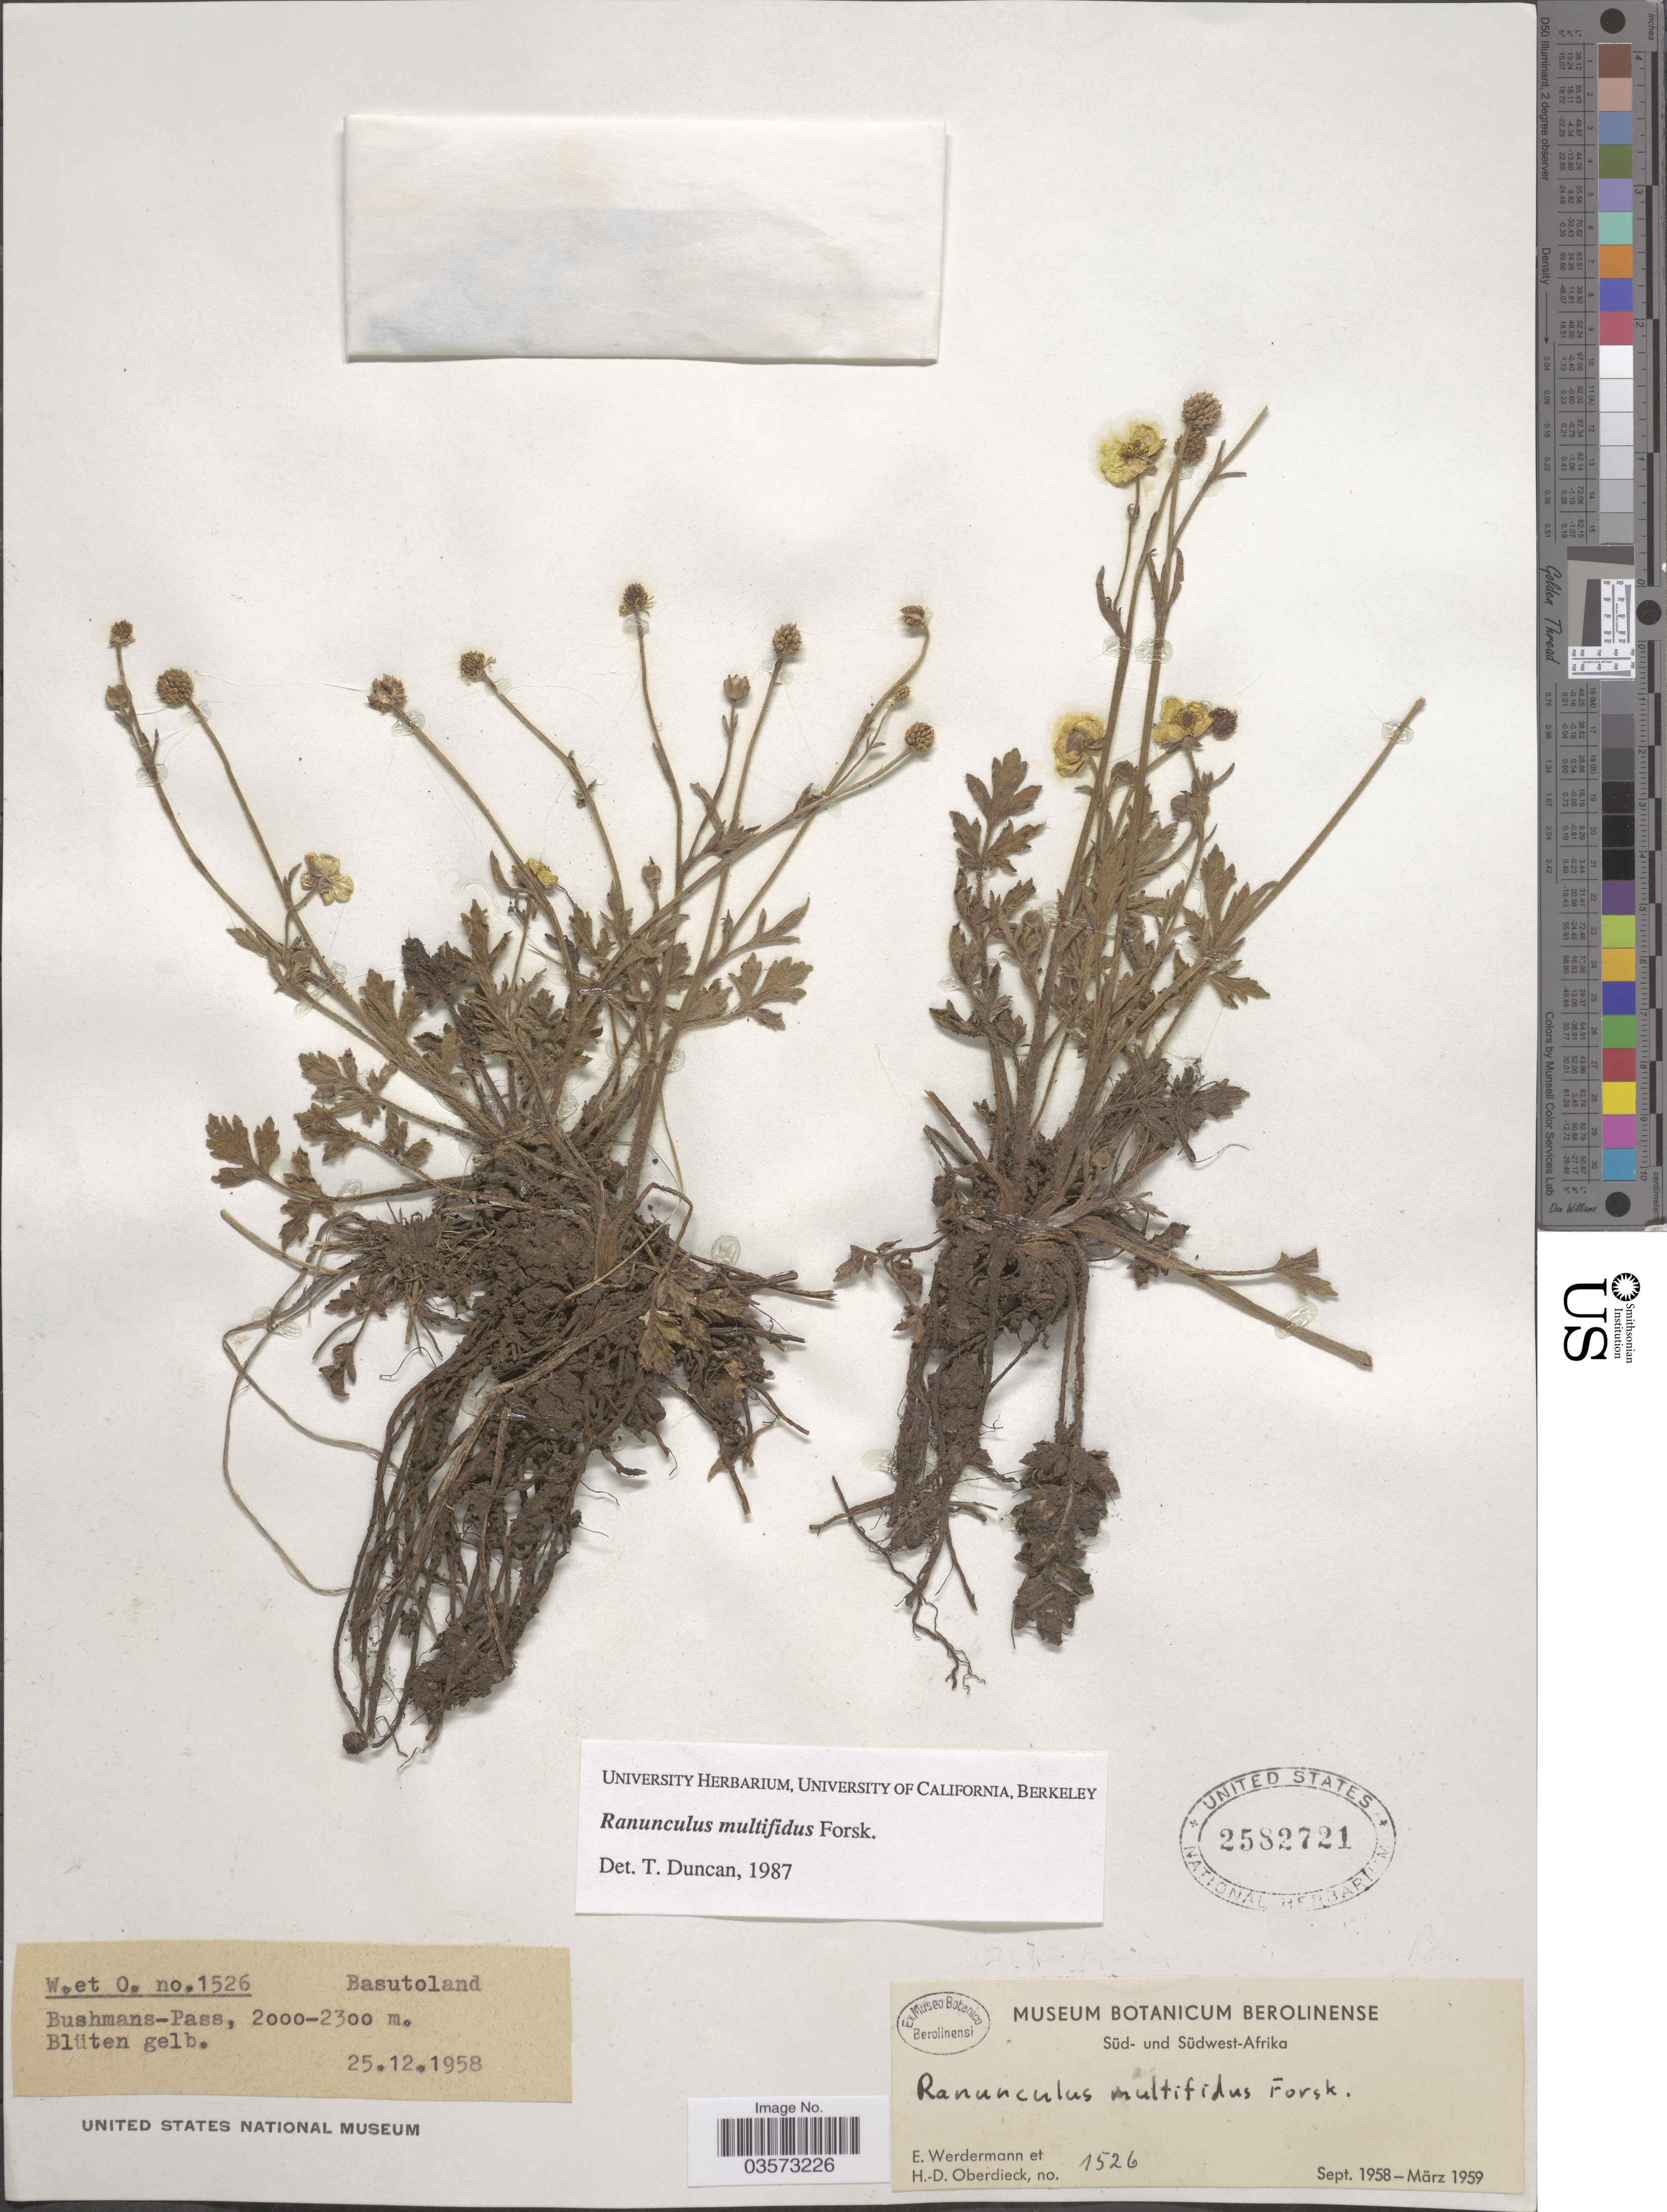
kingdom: Plantae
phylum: Tracheophyta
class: Magnoliopsida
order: Ranunculales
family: Ranunculaceae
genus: Ranunculus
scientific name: Ranunculus multifidus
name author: Forssk.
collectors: E. Werdermann & H. Oberdieck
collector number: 1526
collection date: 1958-12-25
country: Lesotho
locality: Basutoland. Bushmans-Pass.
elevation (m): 2000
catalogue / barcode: US 2582721